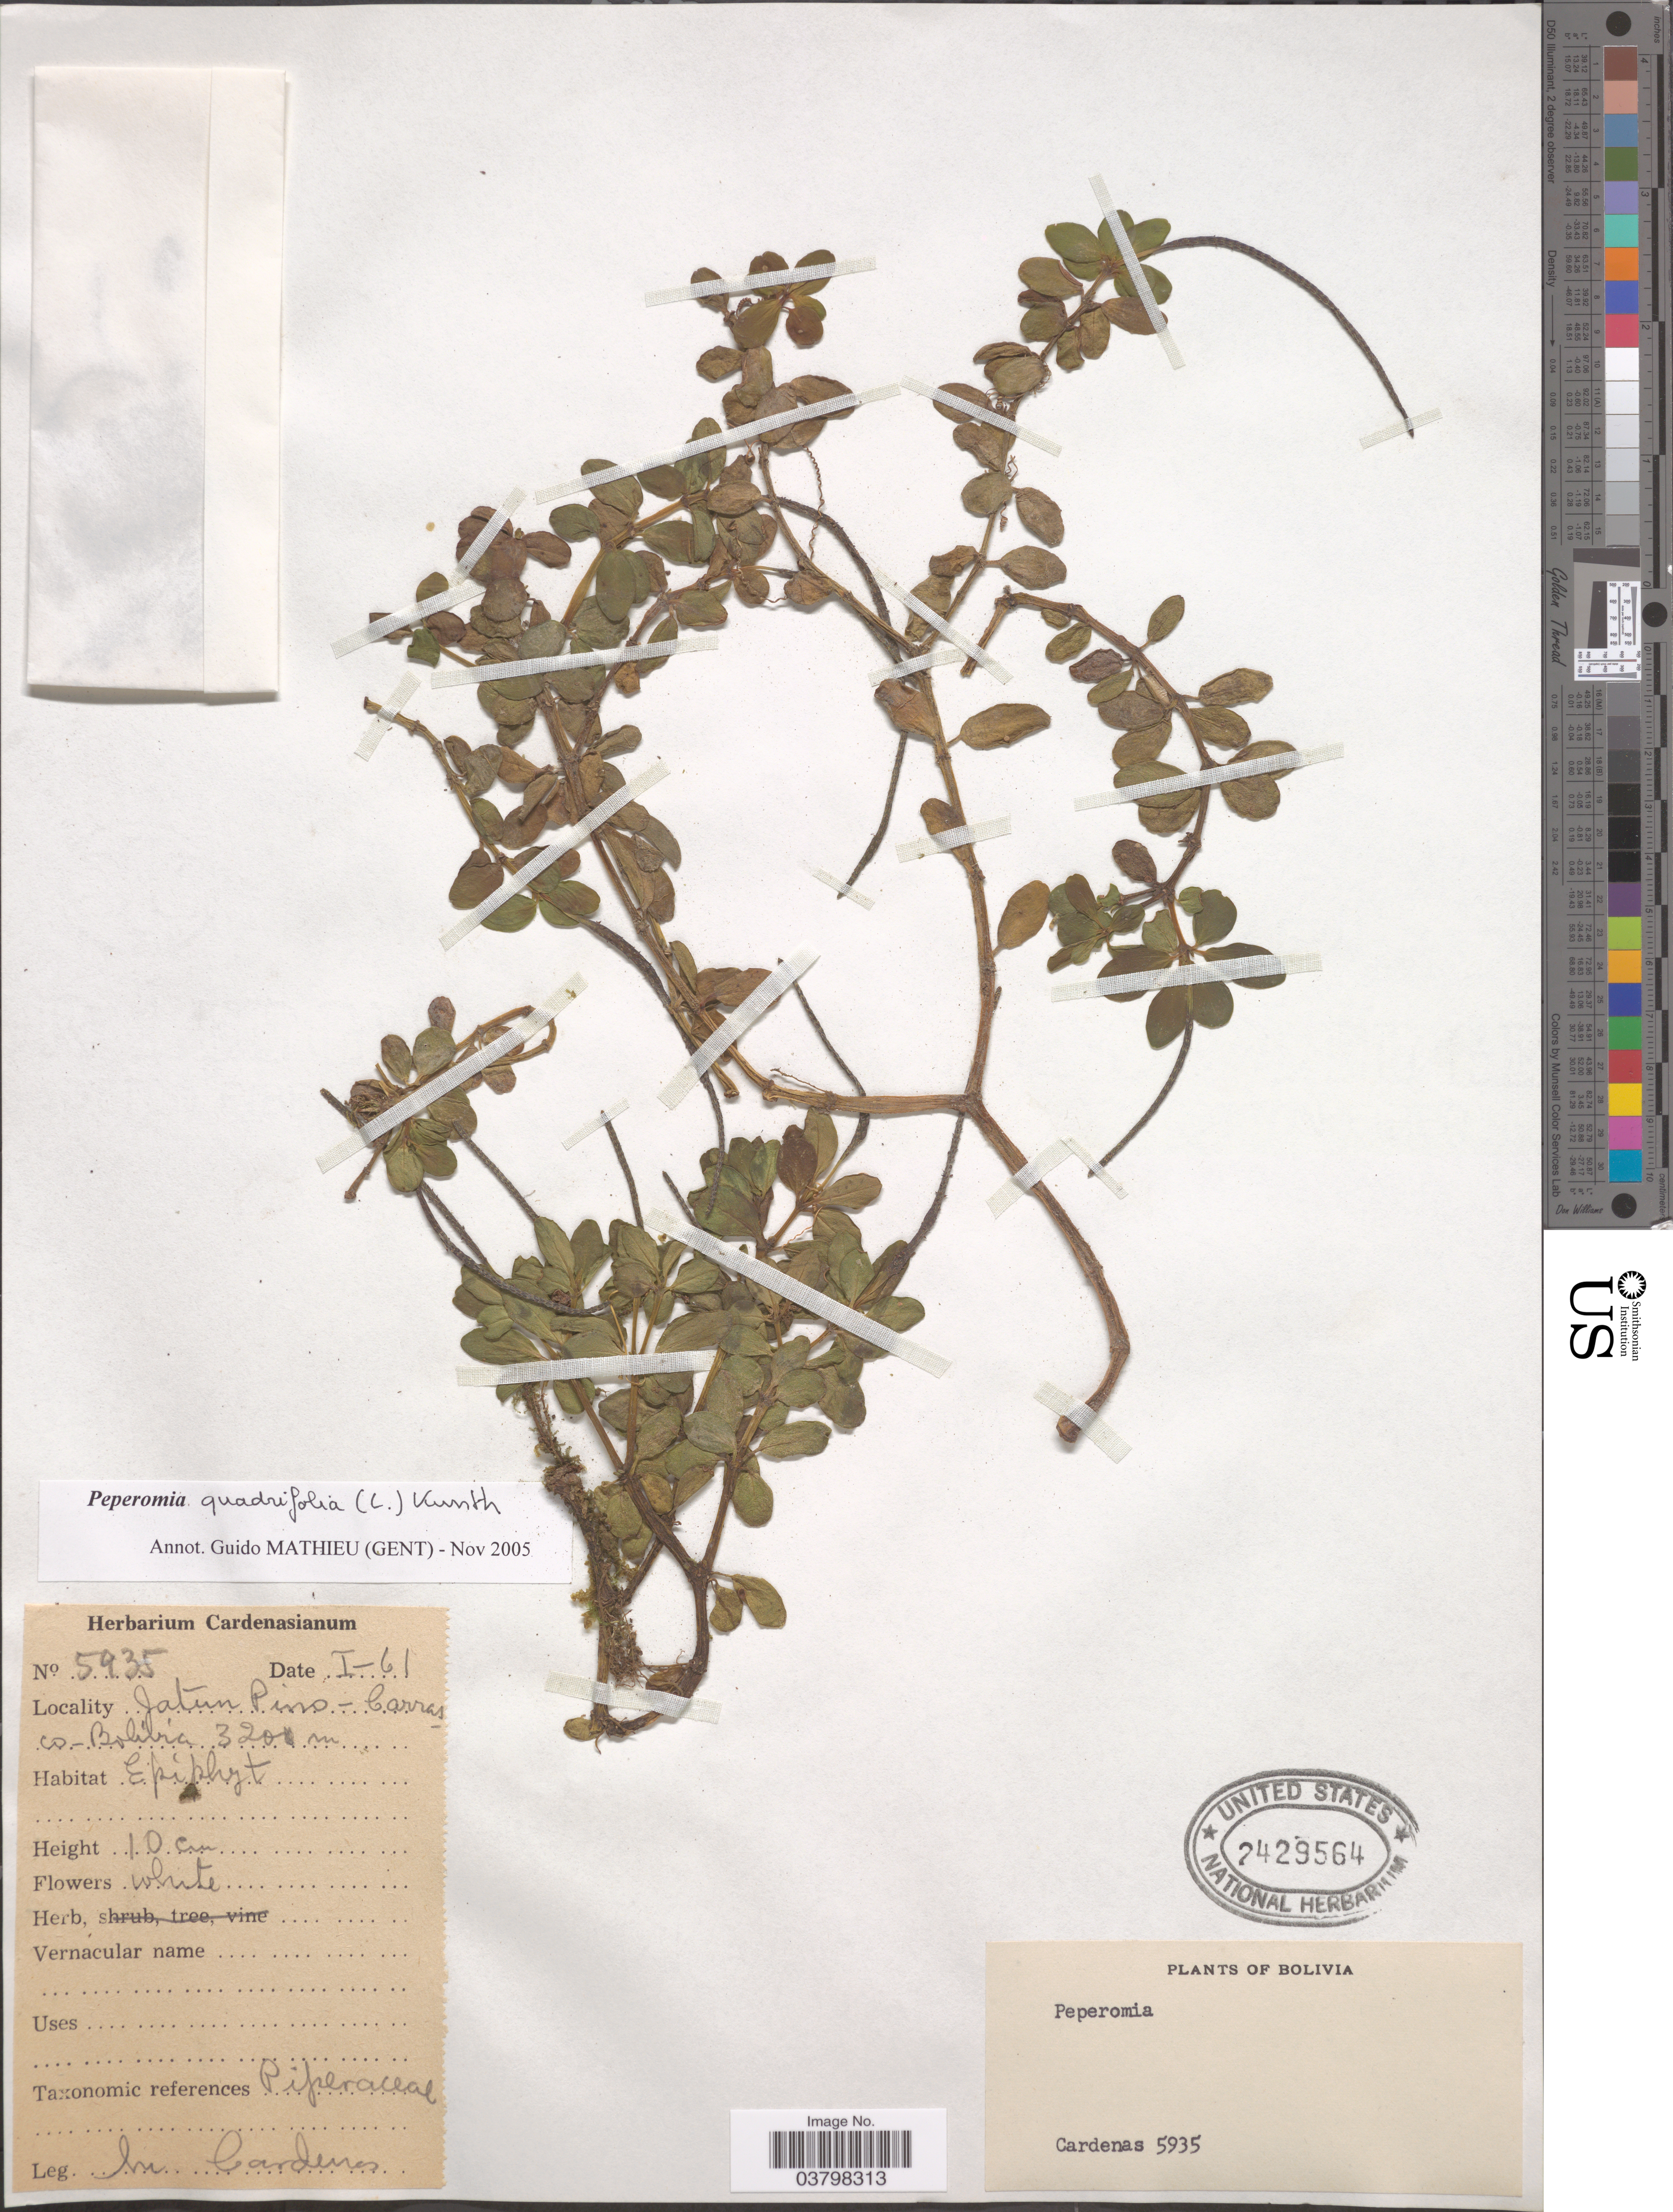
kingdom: Plantae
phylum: Tracheophyta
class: Magnoliopsida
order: Piperales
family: Piperaceae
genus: Peperomia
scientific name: Peperomia quadrifolia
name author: (L.) Kunth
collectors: M. Cárdenas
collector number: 5935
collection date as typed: Transcribed d/m/y: /1/61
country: Bolivia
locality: Jatun Pino-Carrasco.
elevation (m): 320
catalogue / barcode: US 2429564